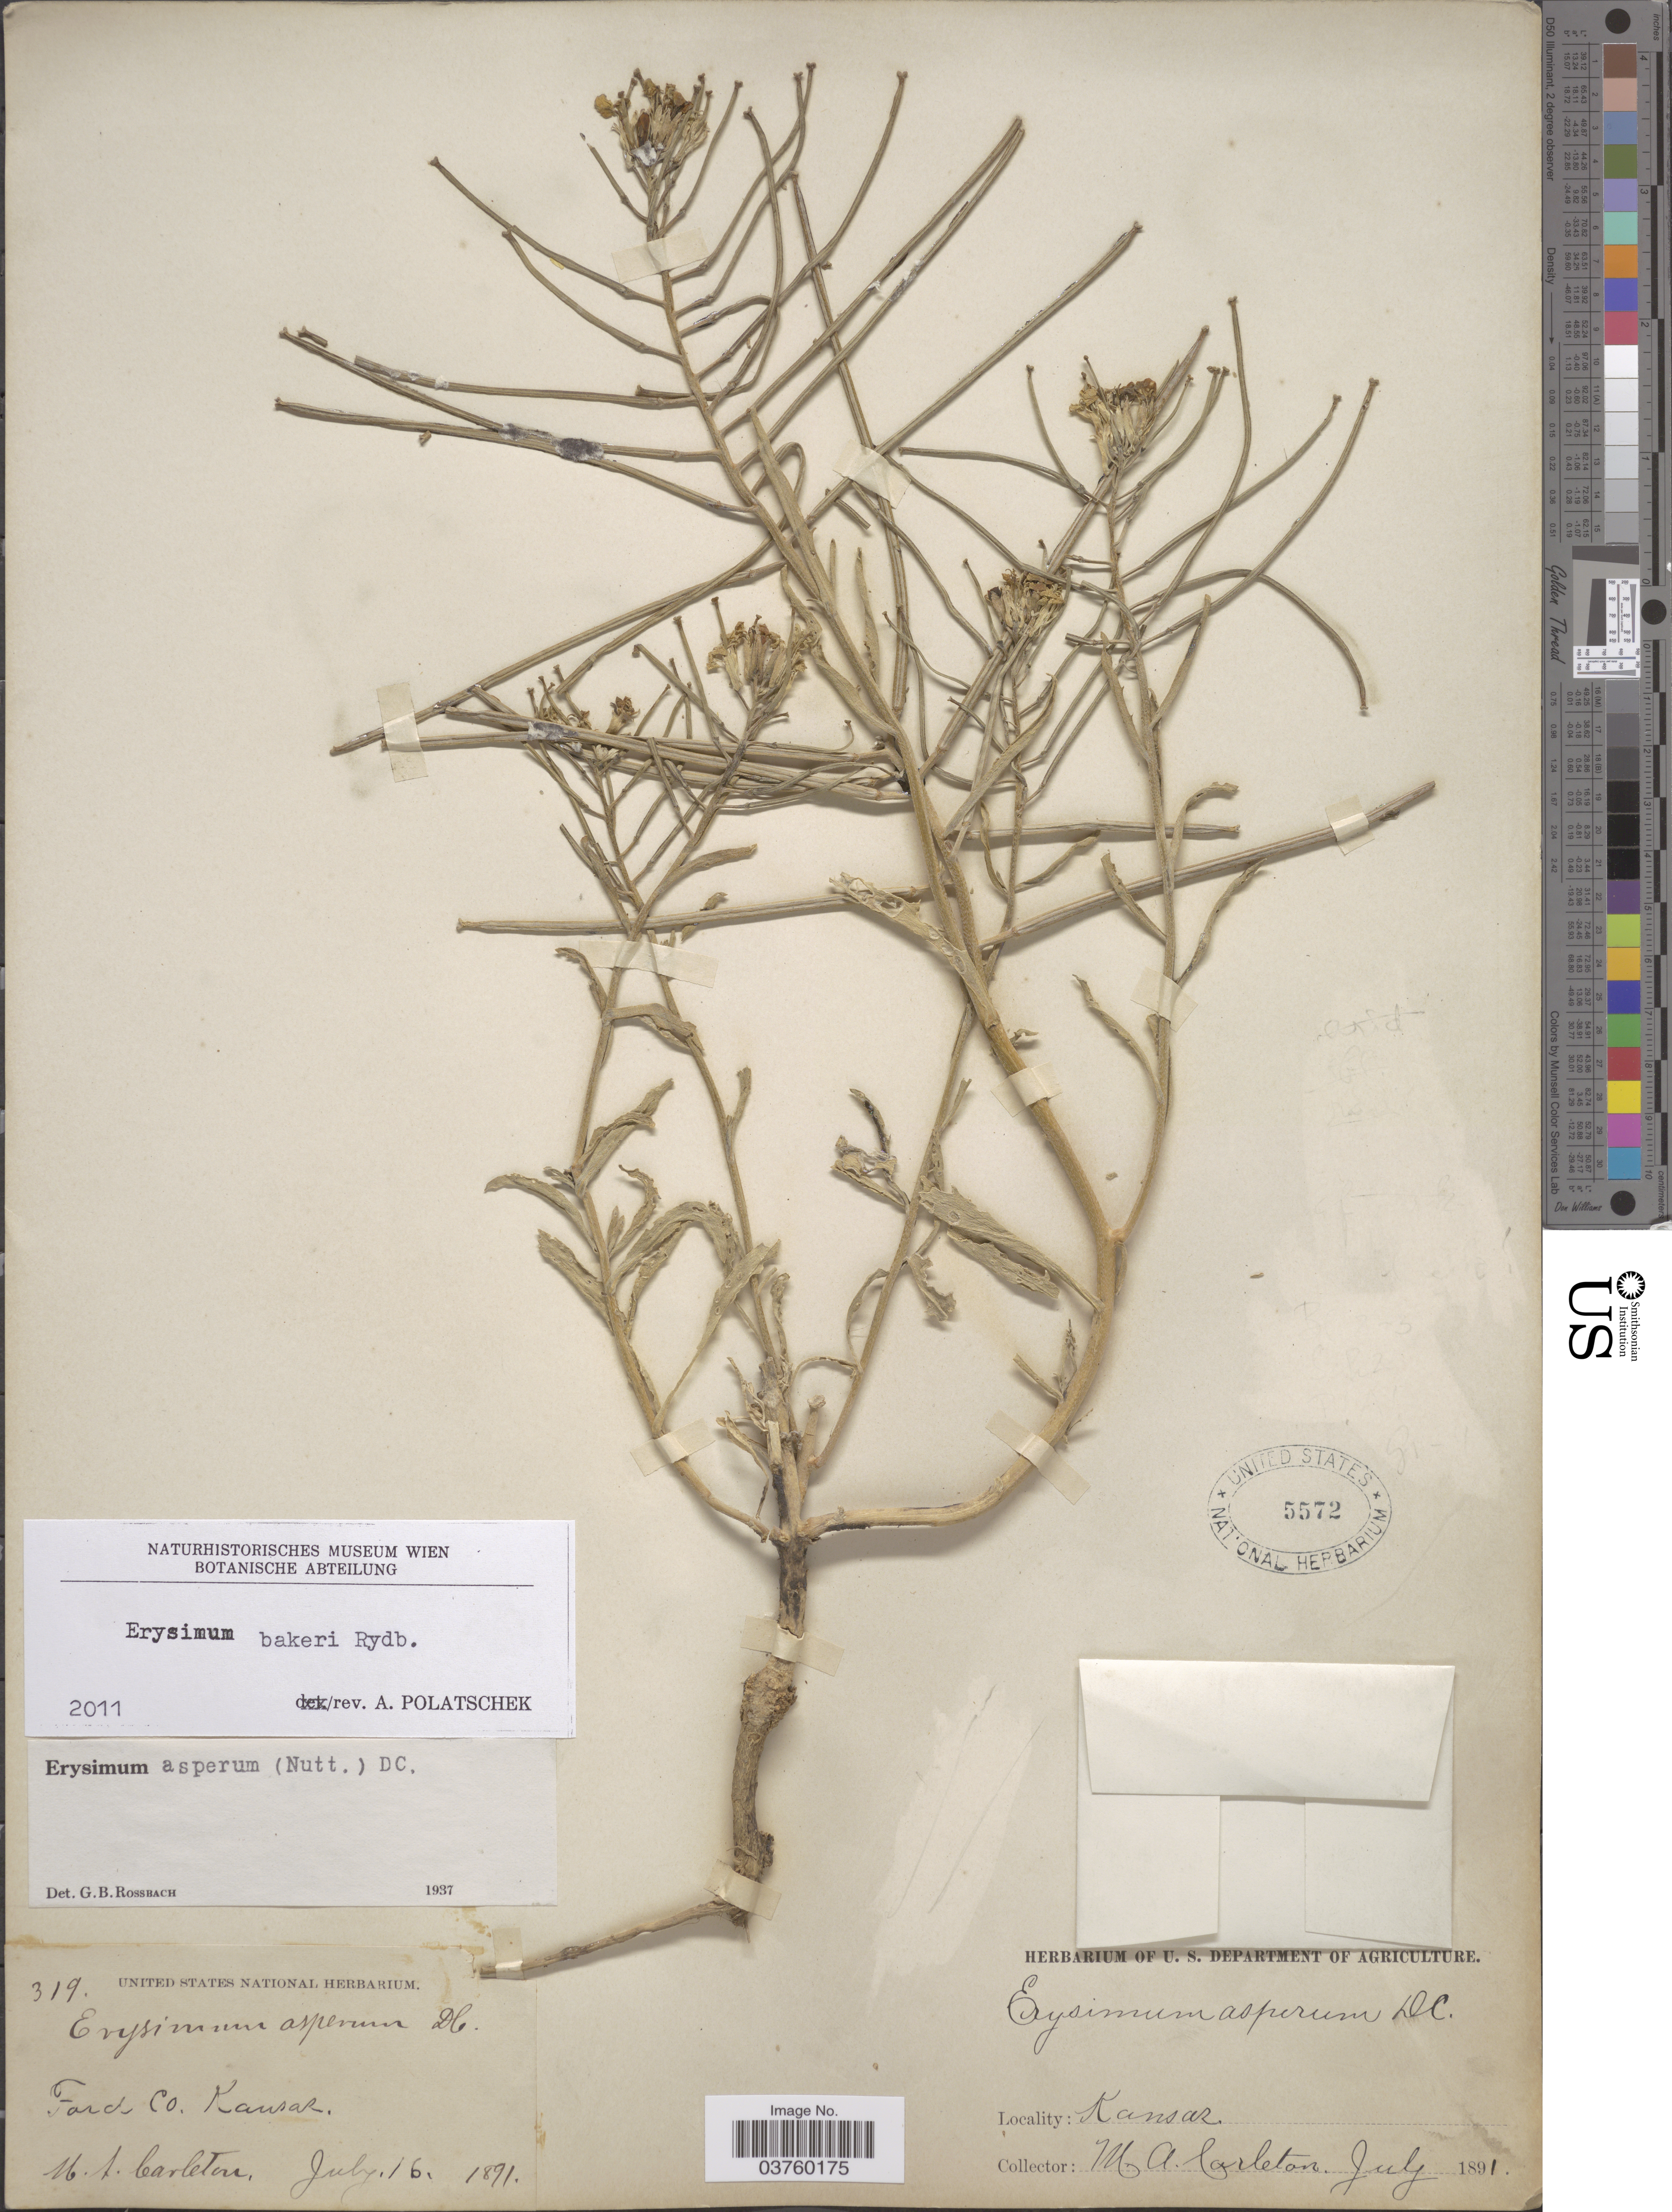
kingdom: Plantae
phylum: Tracheophyta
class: Magnoliopsida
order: Brassicales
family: Brassicaceae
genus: Erysimum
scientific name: Erysimum bakeri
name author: (Greene) Rydb.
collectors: M. A. Carleton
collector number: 319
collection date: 1891-07-16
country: United States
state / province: Kansas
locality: Ford Co.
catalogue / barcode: US 5572